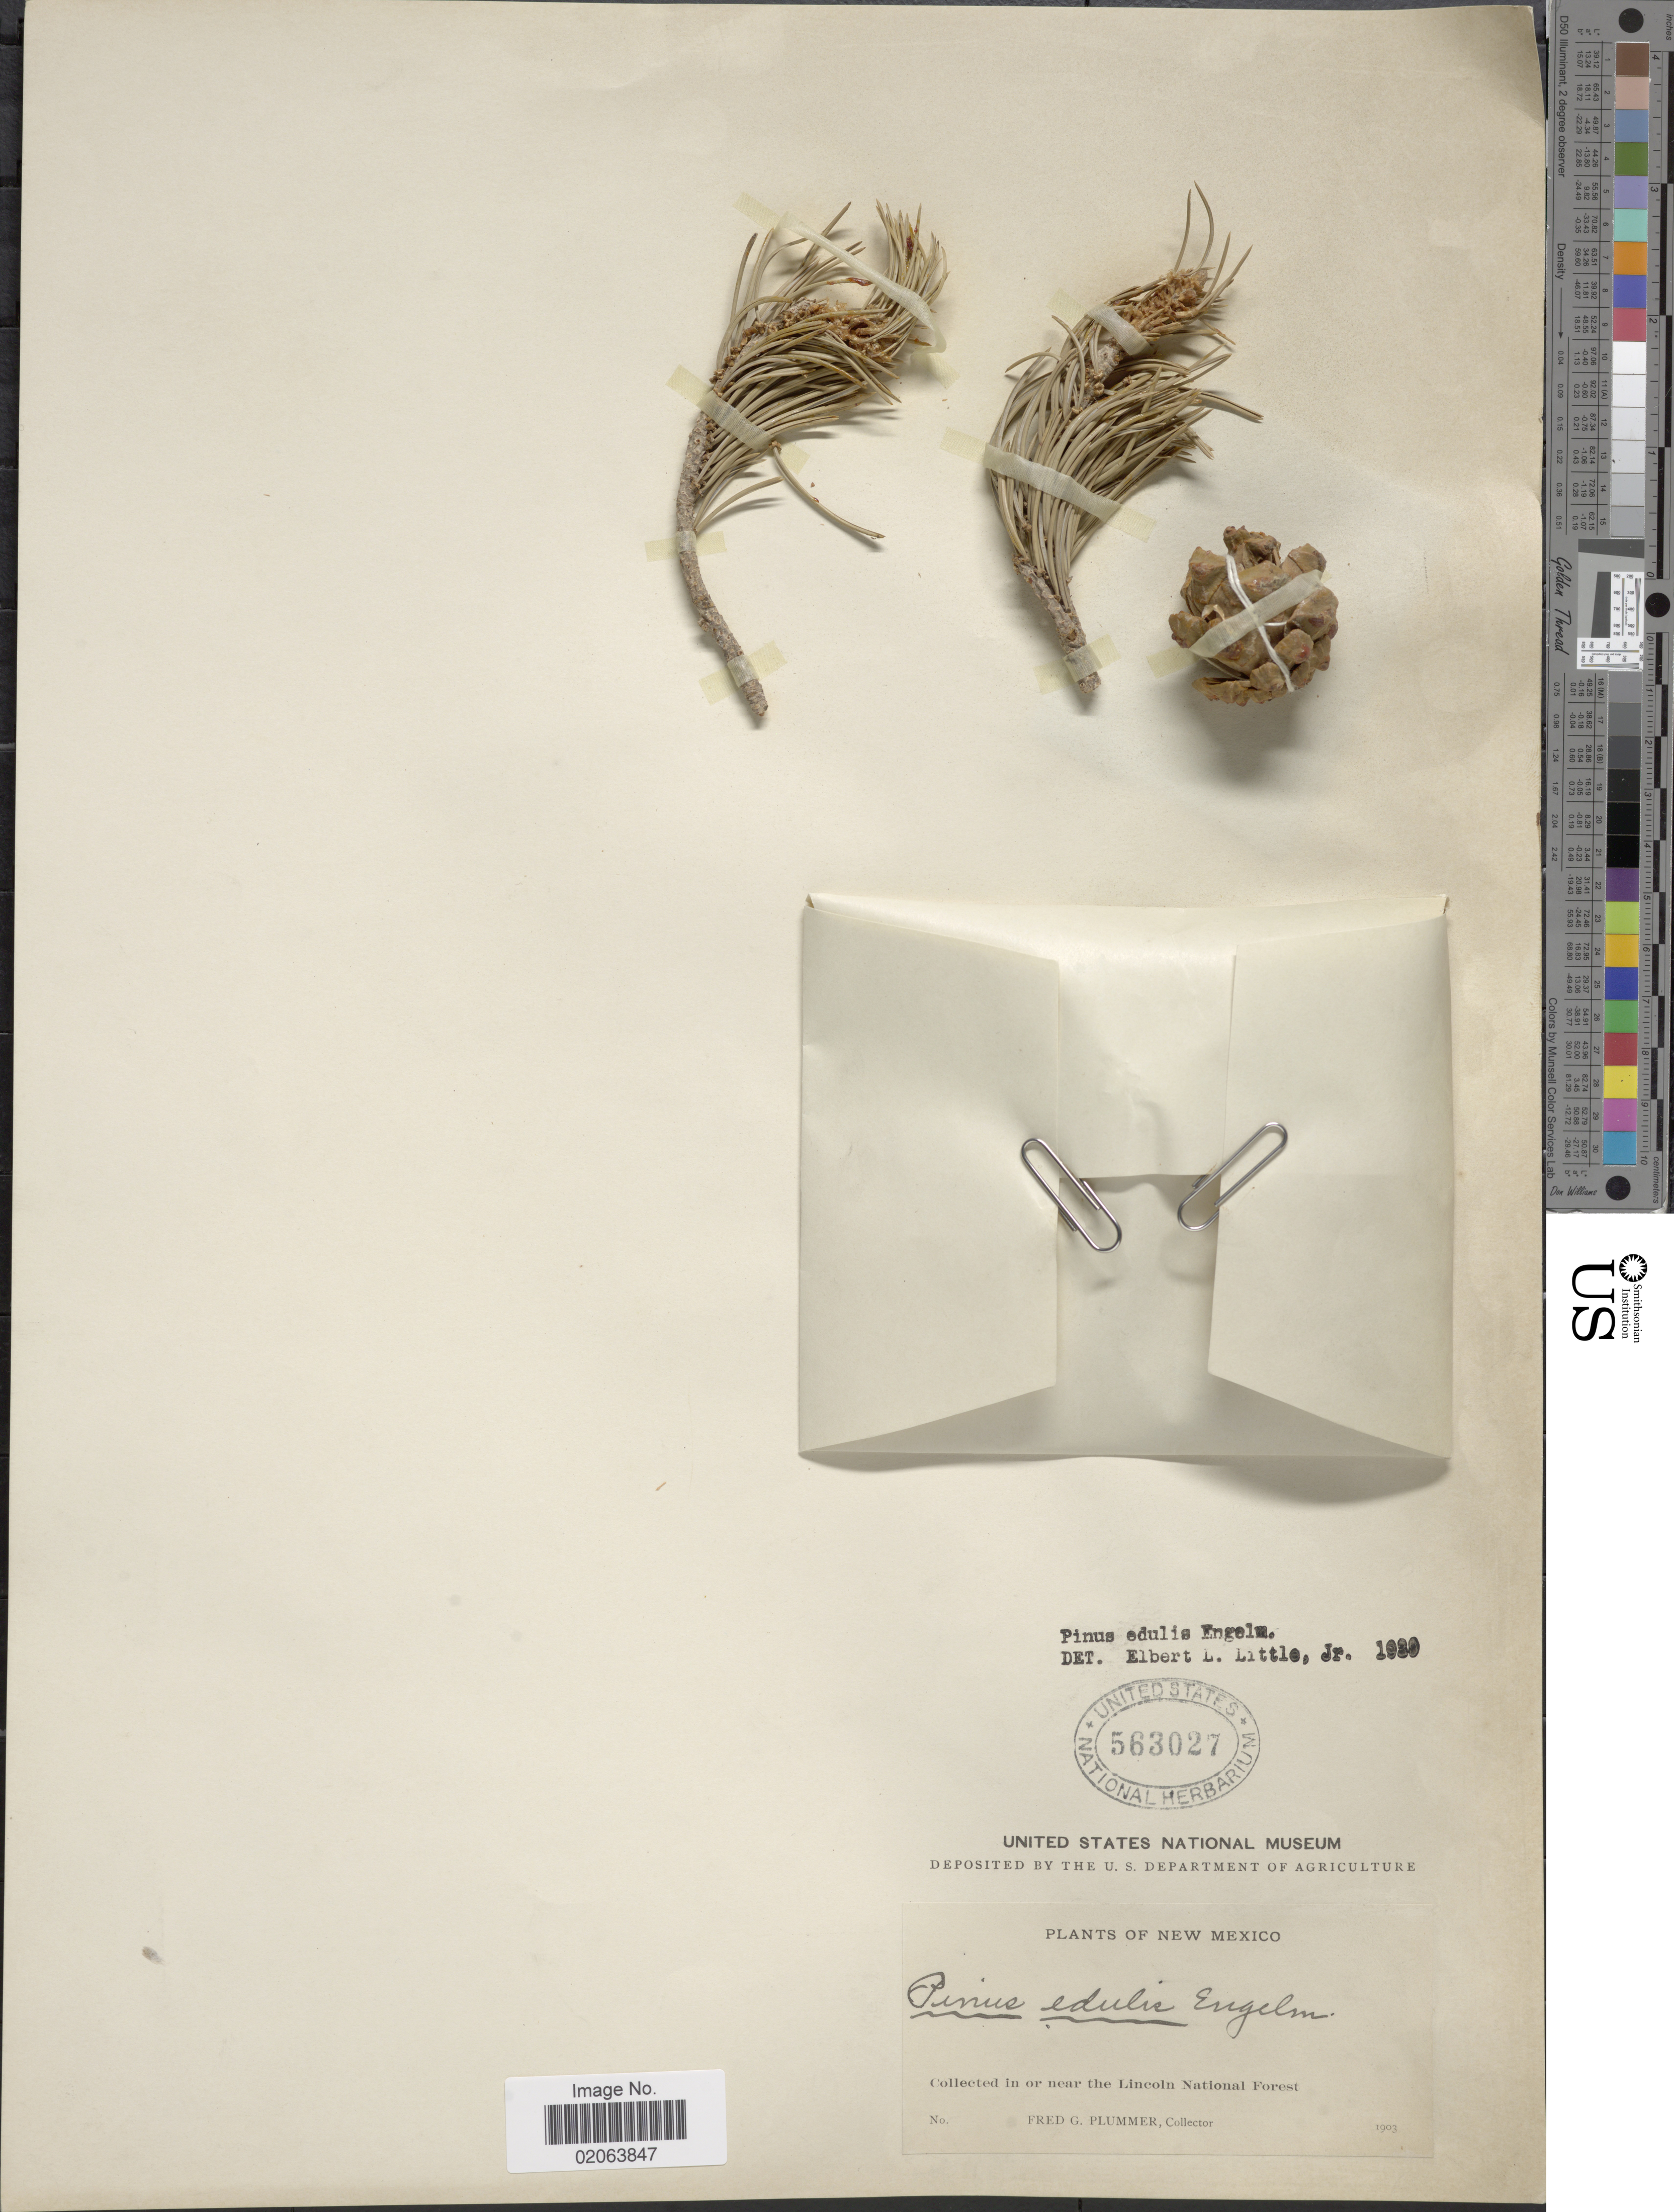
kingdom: Plantae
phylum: Tracheophyta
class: Pinopsida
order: Pinales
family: Pinaceae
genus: Pinus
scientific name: Pinus edulis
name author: Engelm.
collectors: F. Plummer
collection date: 1903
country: United States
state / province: New Mexico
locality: In or near the Lincoln National Forest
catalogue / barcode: US 563027